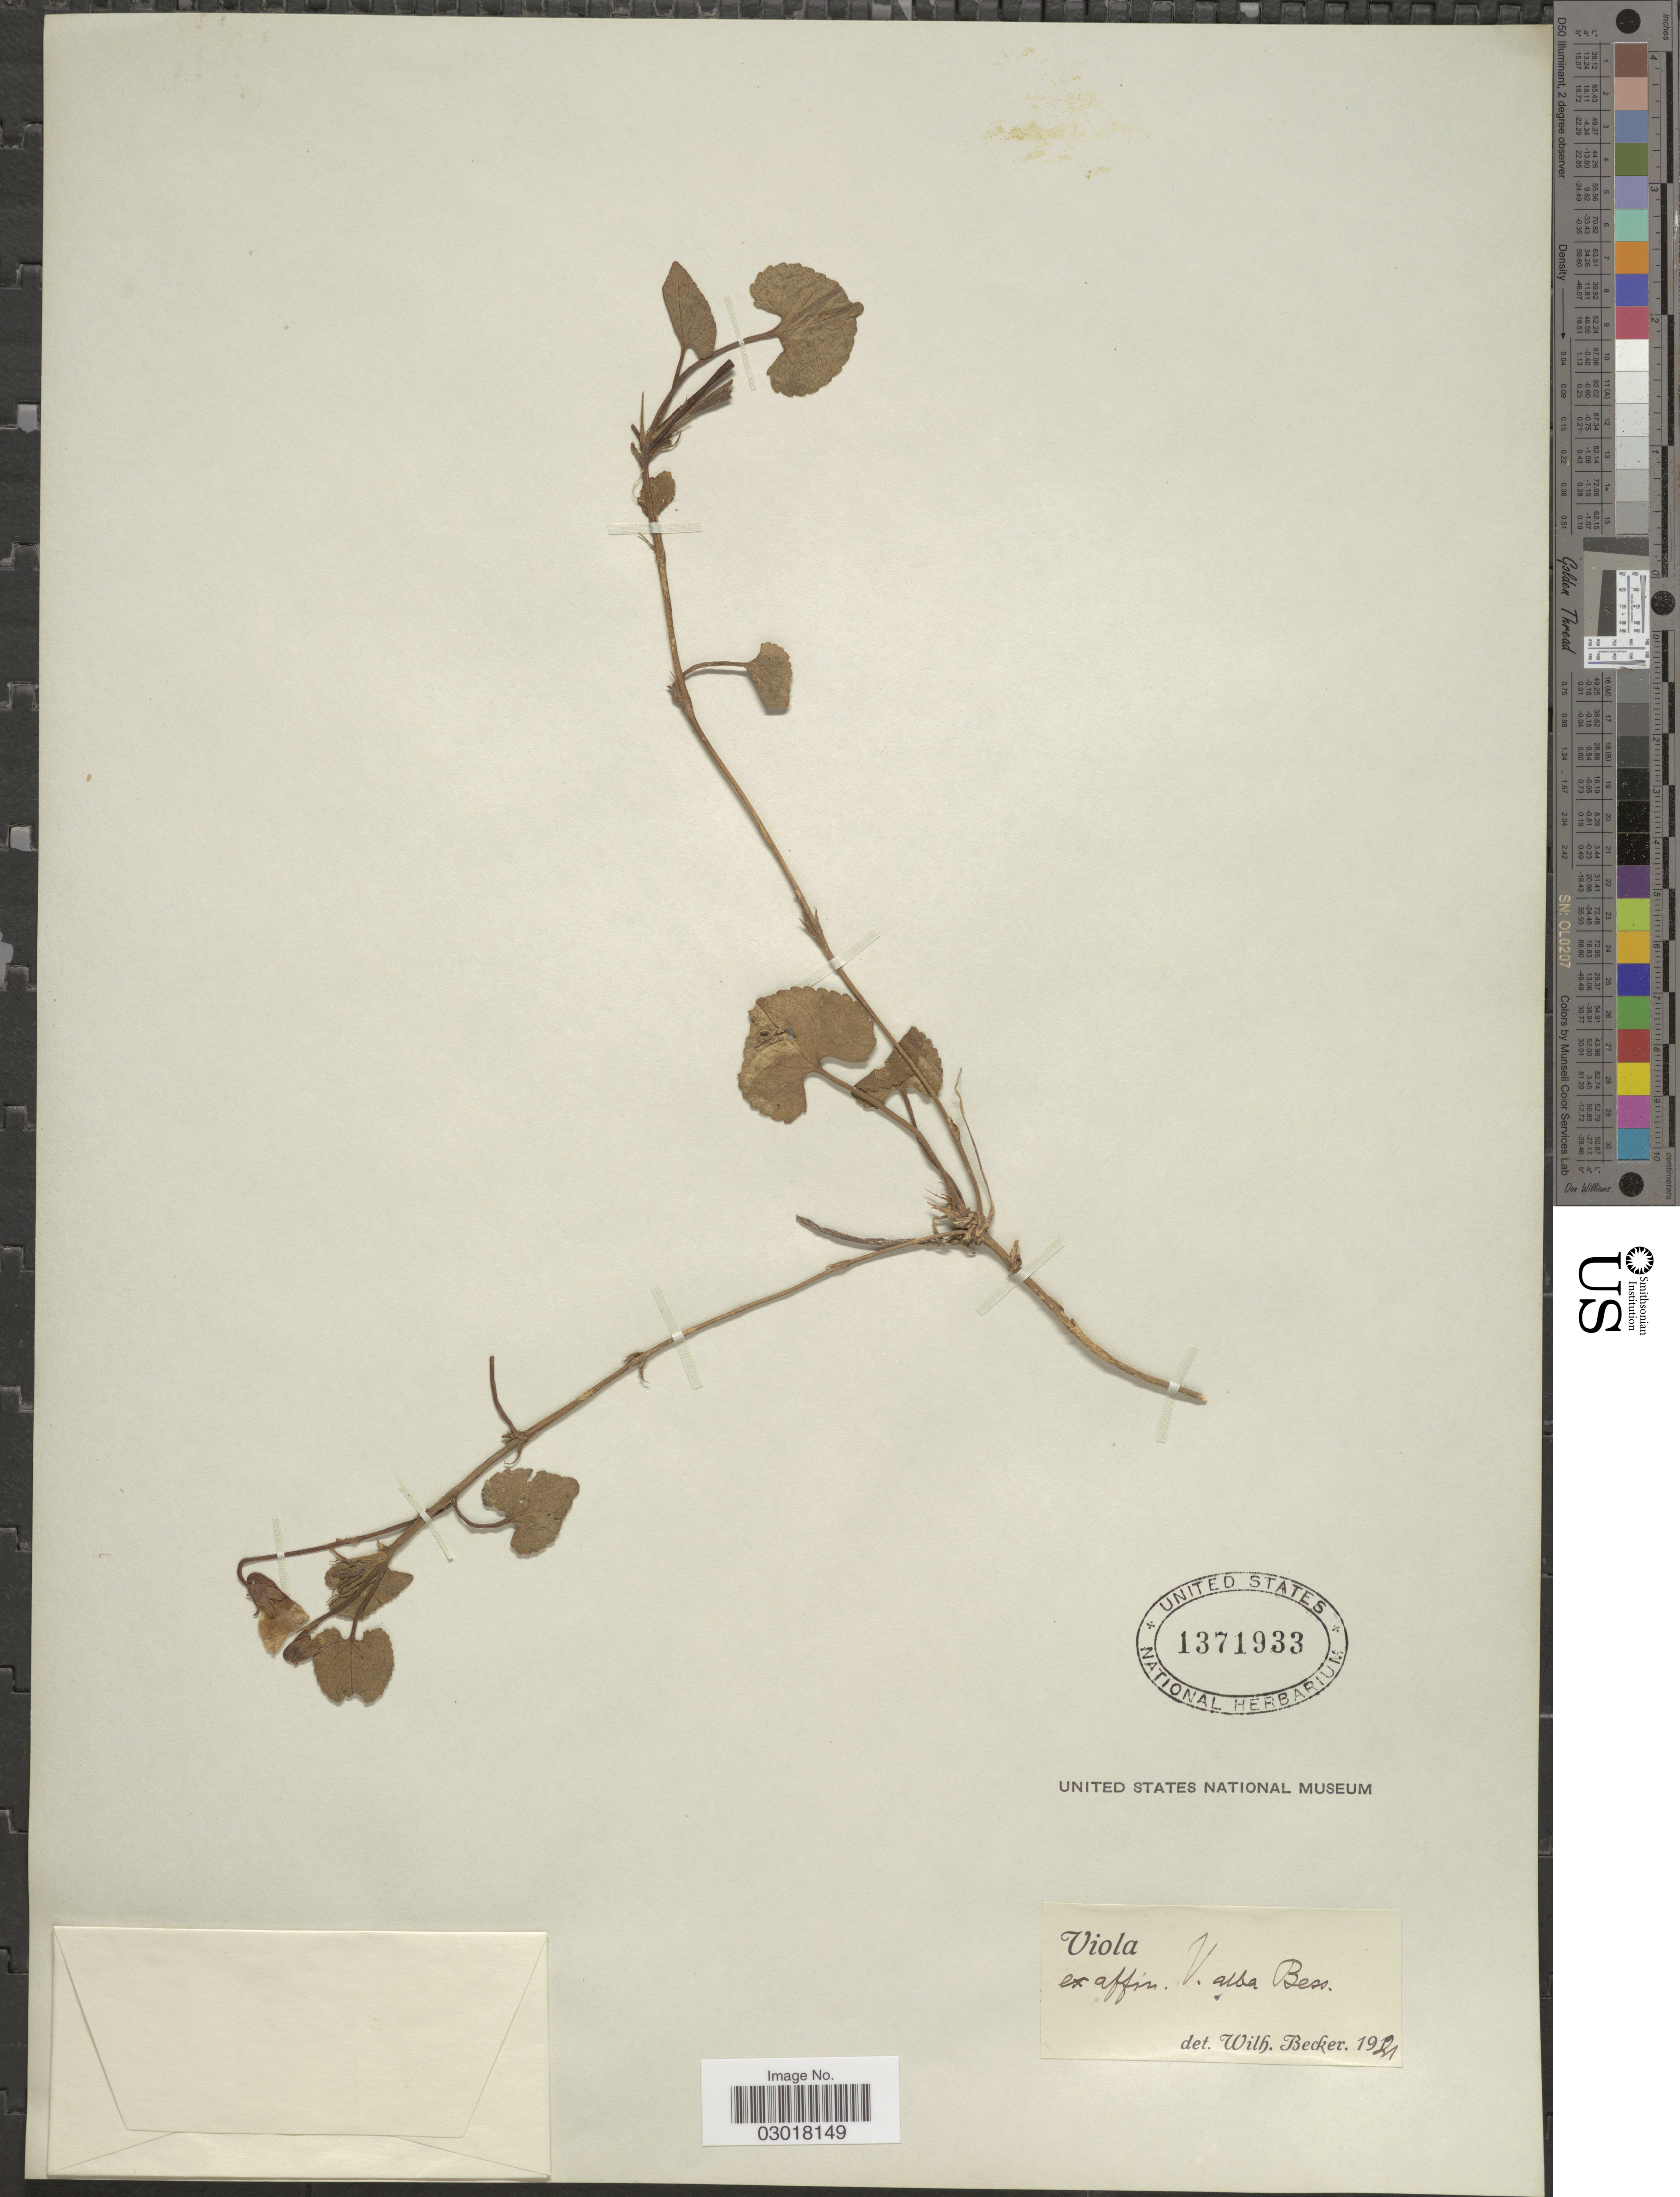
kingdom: Plantae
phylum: Tracheophyta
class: Magnoliopsida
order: Malpighiales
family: Violaceae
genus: Viola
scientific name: Viola alba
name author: Besser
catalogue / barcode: US 1371933